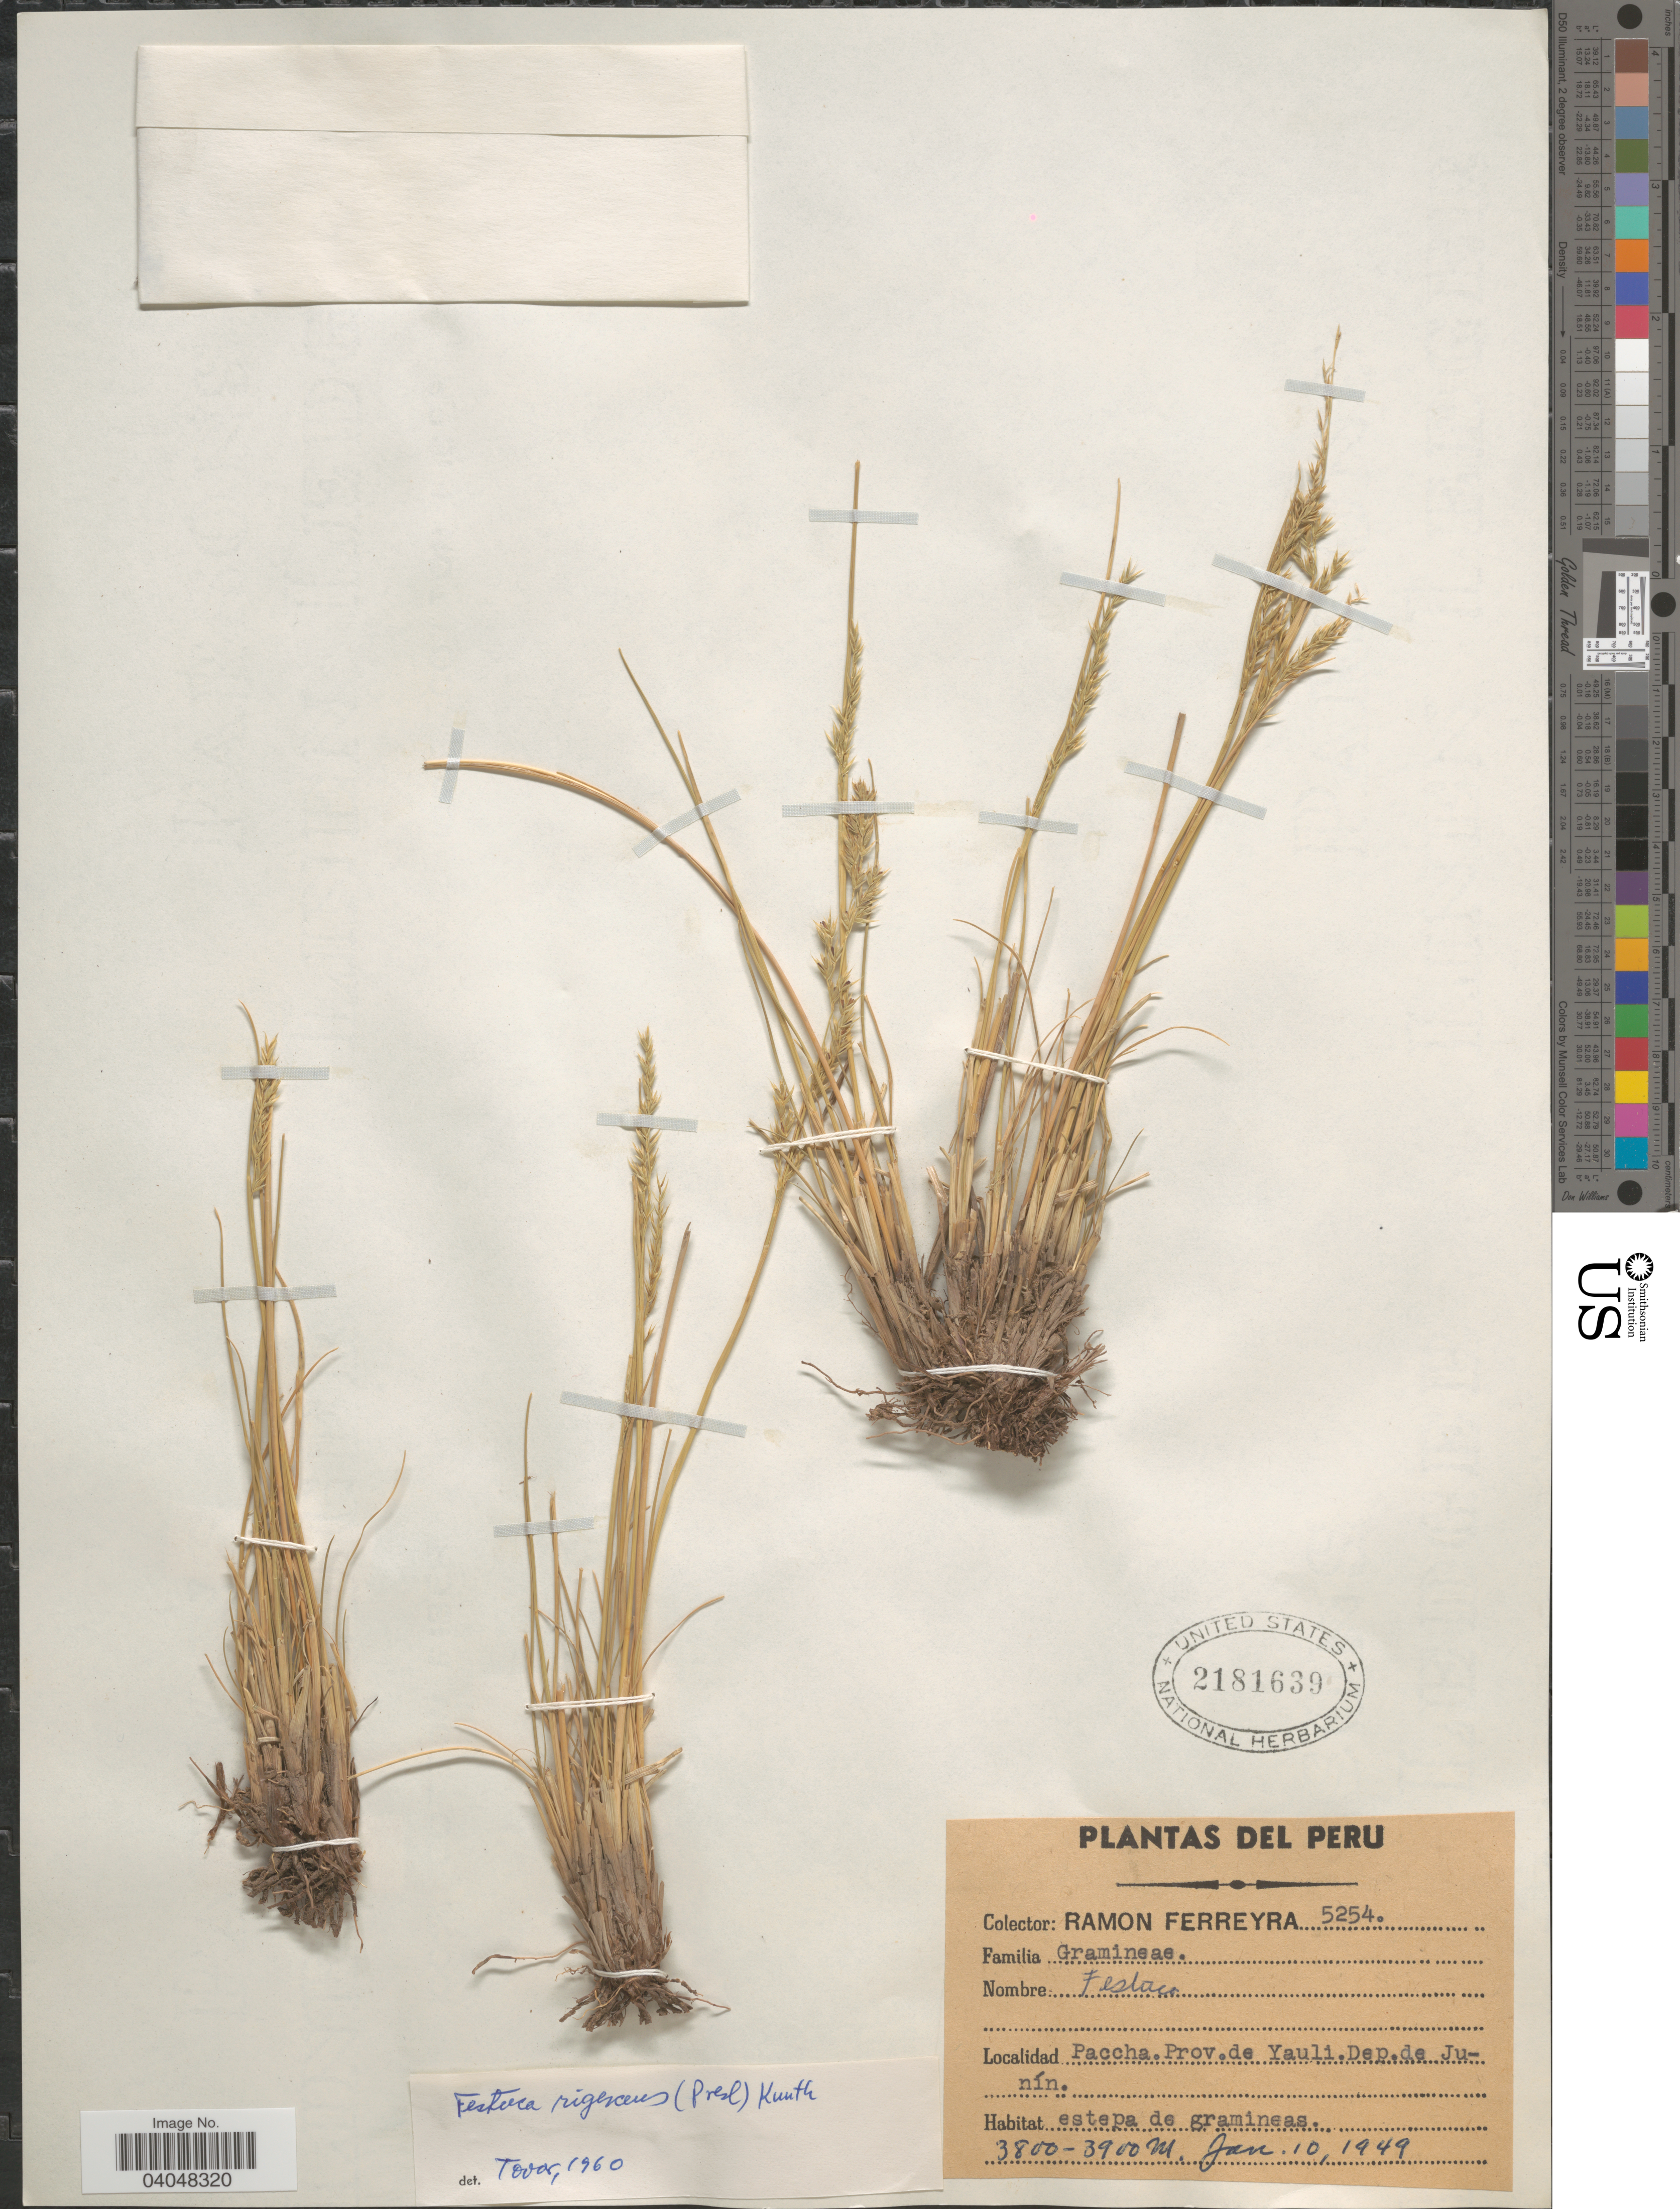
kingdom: Plantae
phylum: Tracheophyta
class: Liliopsida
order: Poales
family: Poaceae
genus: Festuca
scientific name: Festuca rigescens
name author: (J. Presl) Kunth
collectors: R. A. Ferreyra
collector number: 5254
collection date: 1949-01-10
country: Peru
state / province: Junín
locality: Paccha. Prov. de Yauli. Dep. de Junín.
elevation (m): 3800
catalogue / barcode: US 2181639